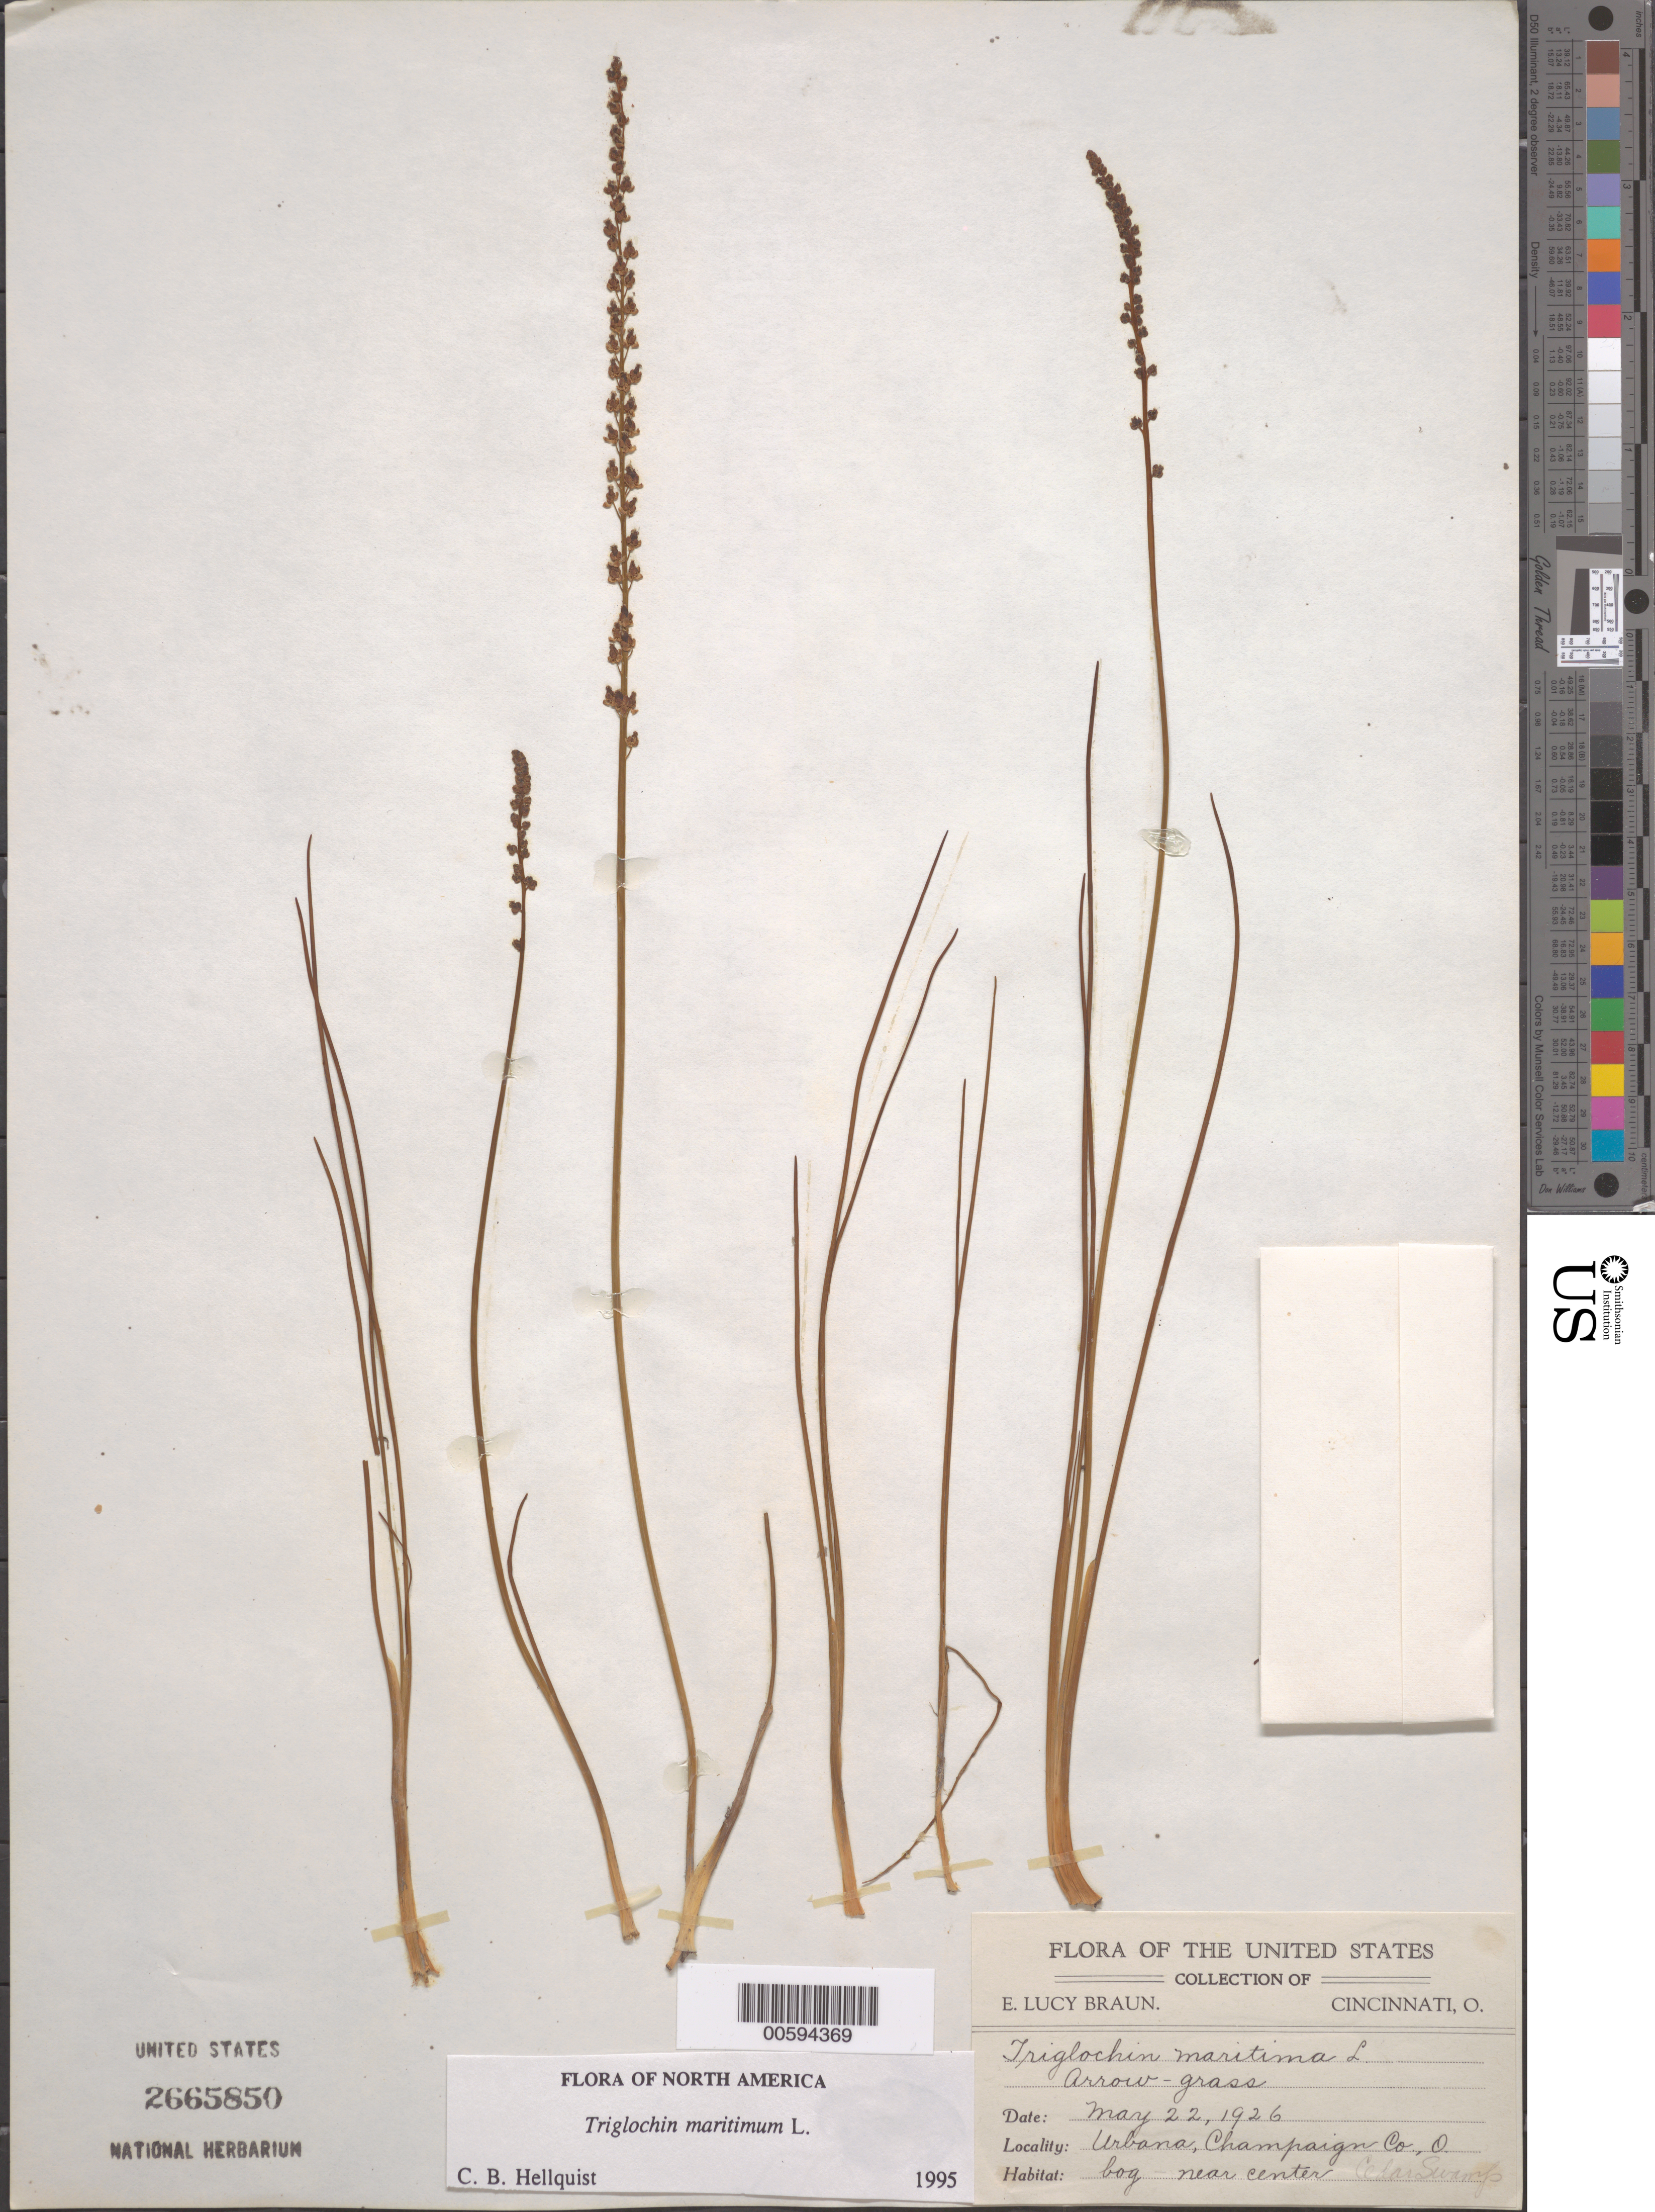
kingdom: Plantae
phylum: Tracheophyta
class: Liliopsida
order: Alismatales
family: Juncaginaceae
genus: Triglochin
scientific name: Triglochin maritima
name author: L.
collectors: E. L. Braun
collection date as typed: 22 May 1926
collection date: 1926-05-22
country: United States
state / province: Ohio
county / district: Champaign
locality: Urbana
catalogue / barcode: US 2665850